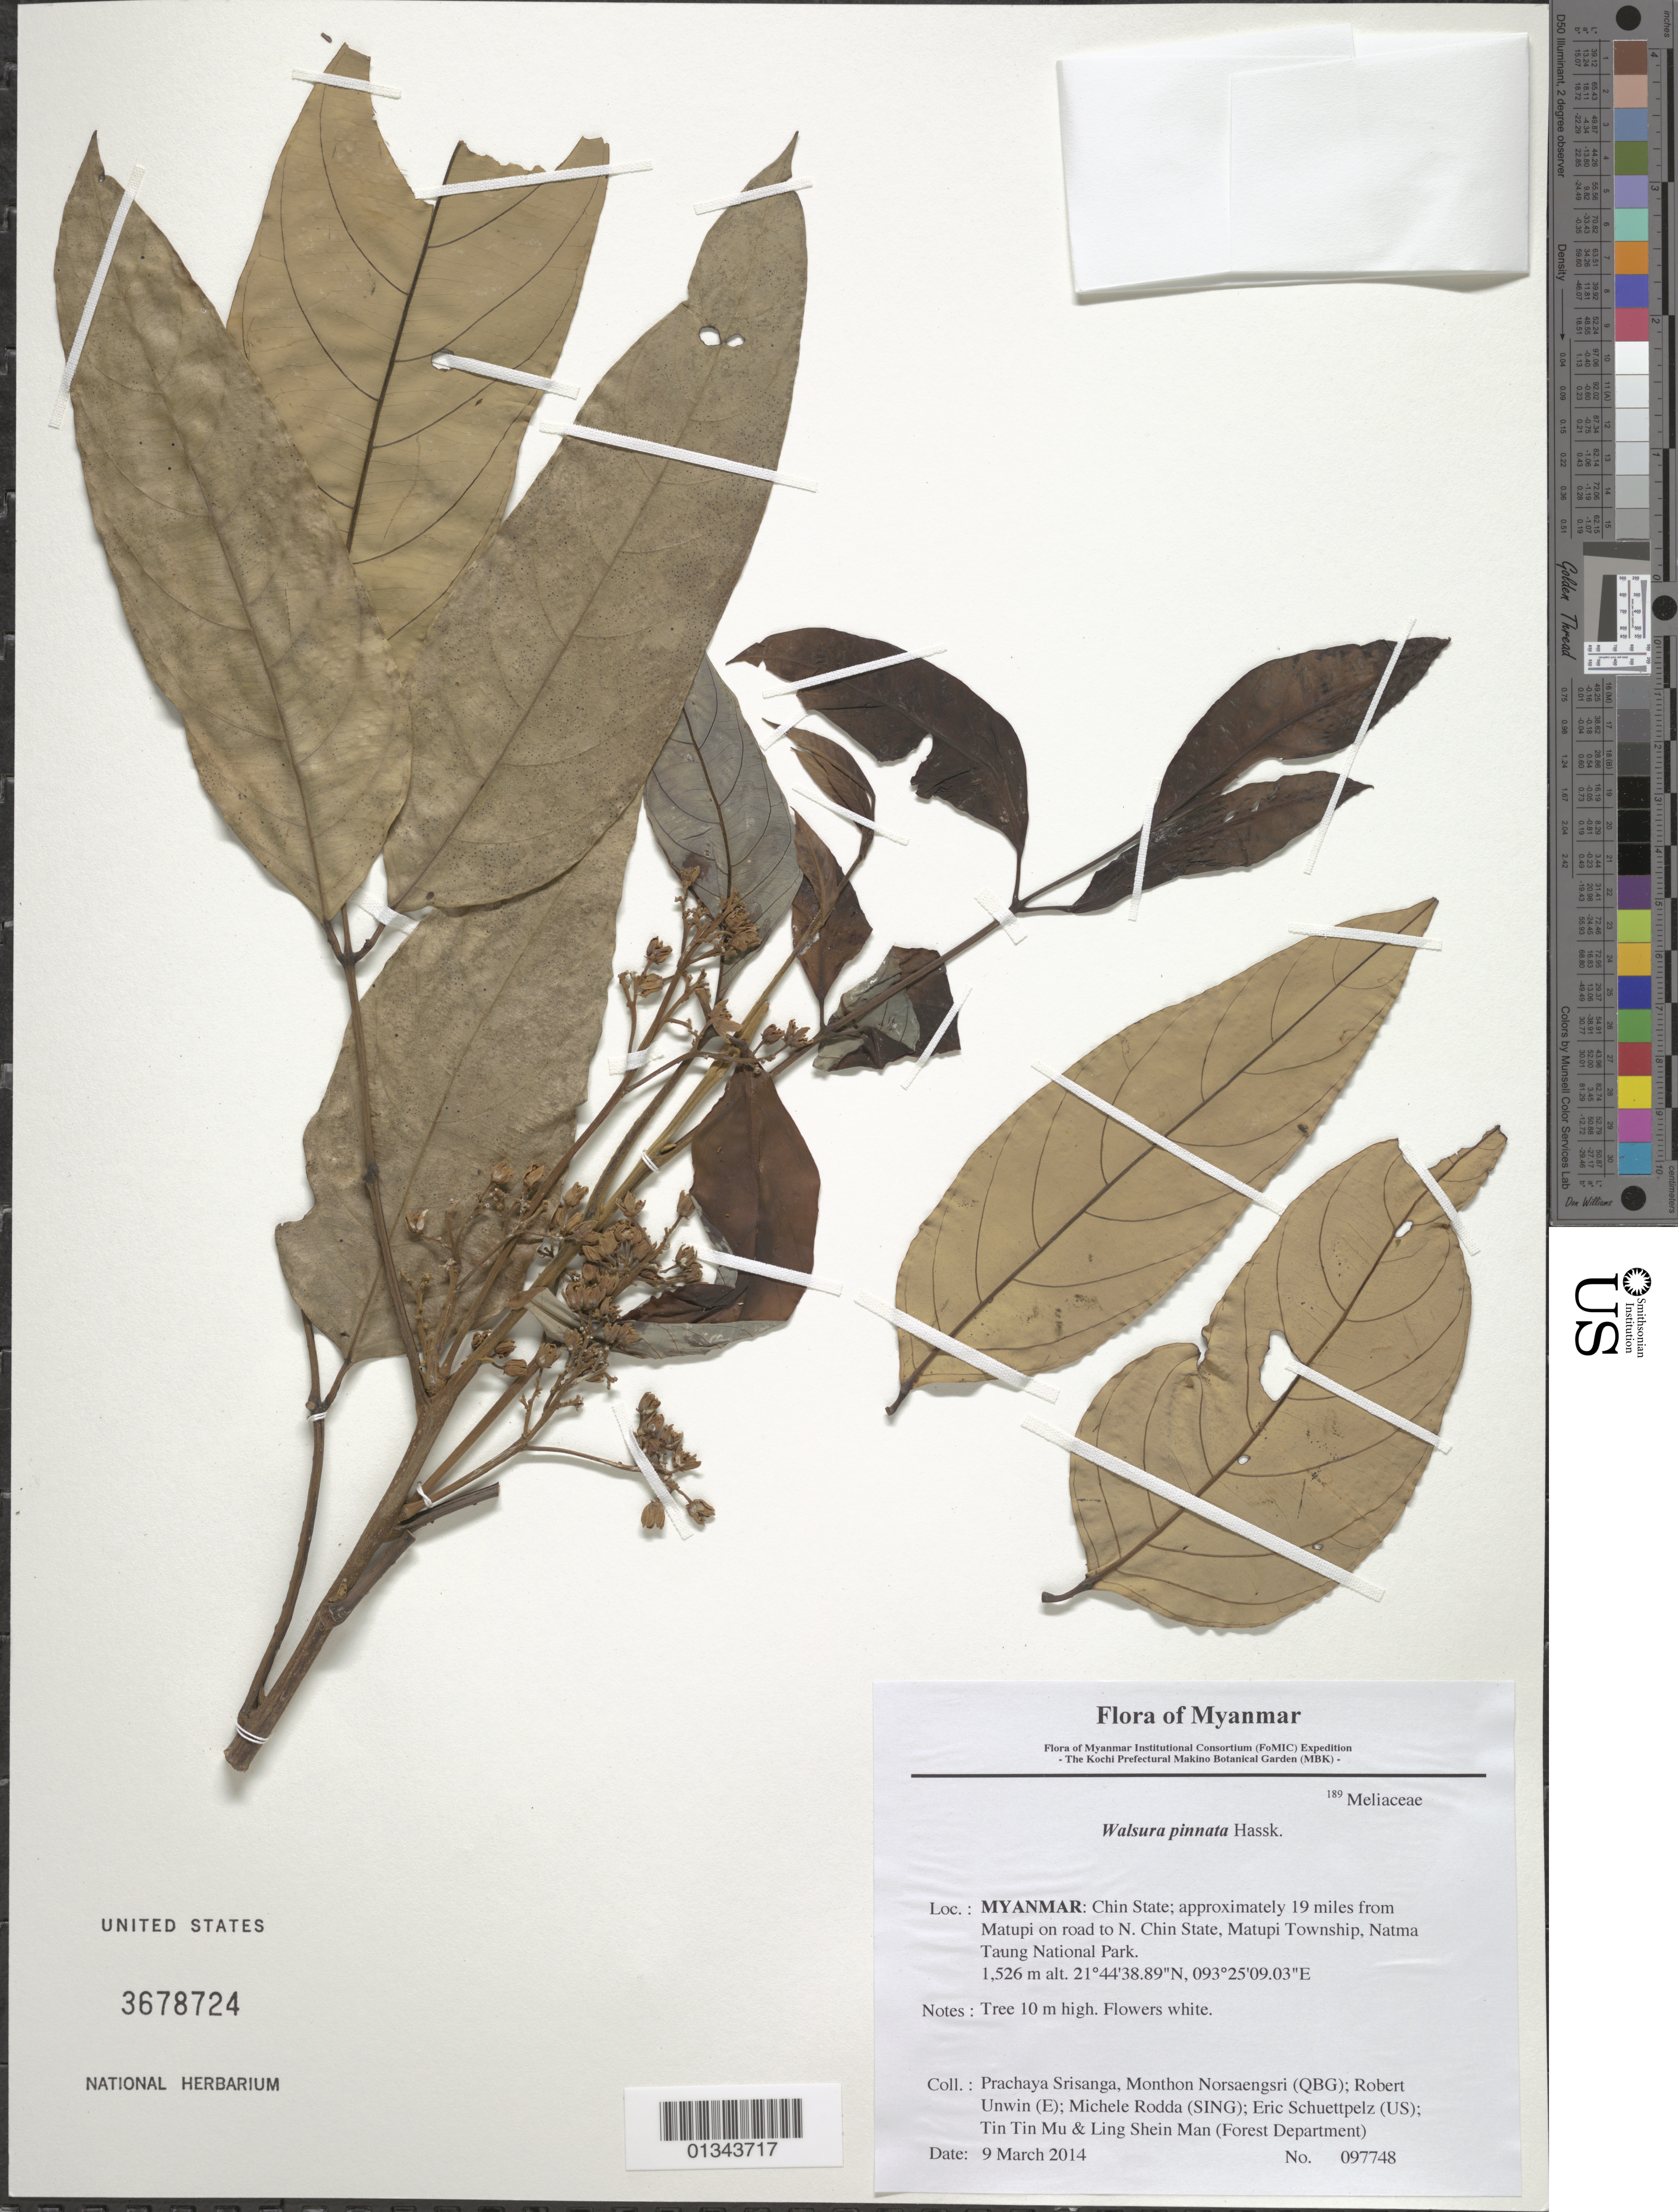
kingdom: Plantae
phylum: Tracheophyta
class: Magnoliopsida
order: Sapindales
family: Meliaceae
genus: Walsura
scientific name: Walsura pinnata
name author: Hassk.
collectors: P. Srisanga, M. Norsaengsri, R. Unwin, M. Rodda, E. Schuettpelz, Tin Tin Mu & Ling Shein Man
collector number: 97748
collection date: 2014-03-09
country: Myanmar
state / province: Chin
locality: Approximately 19 miles from Matupi on road to N. Chin State, Matupi Township, Natma Taung National Park.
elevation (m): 1526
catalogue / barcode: US 3678724